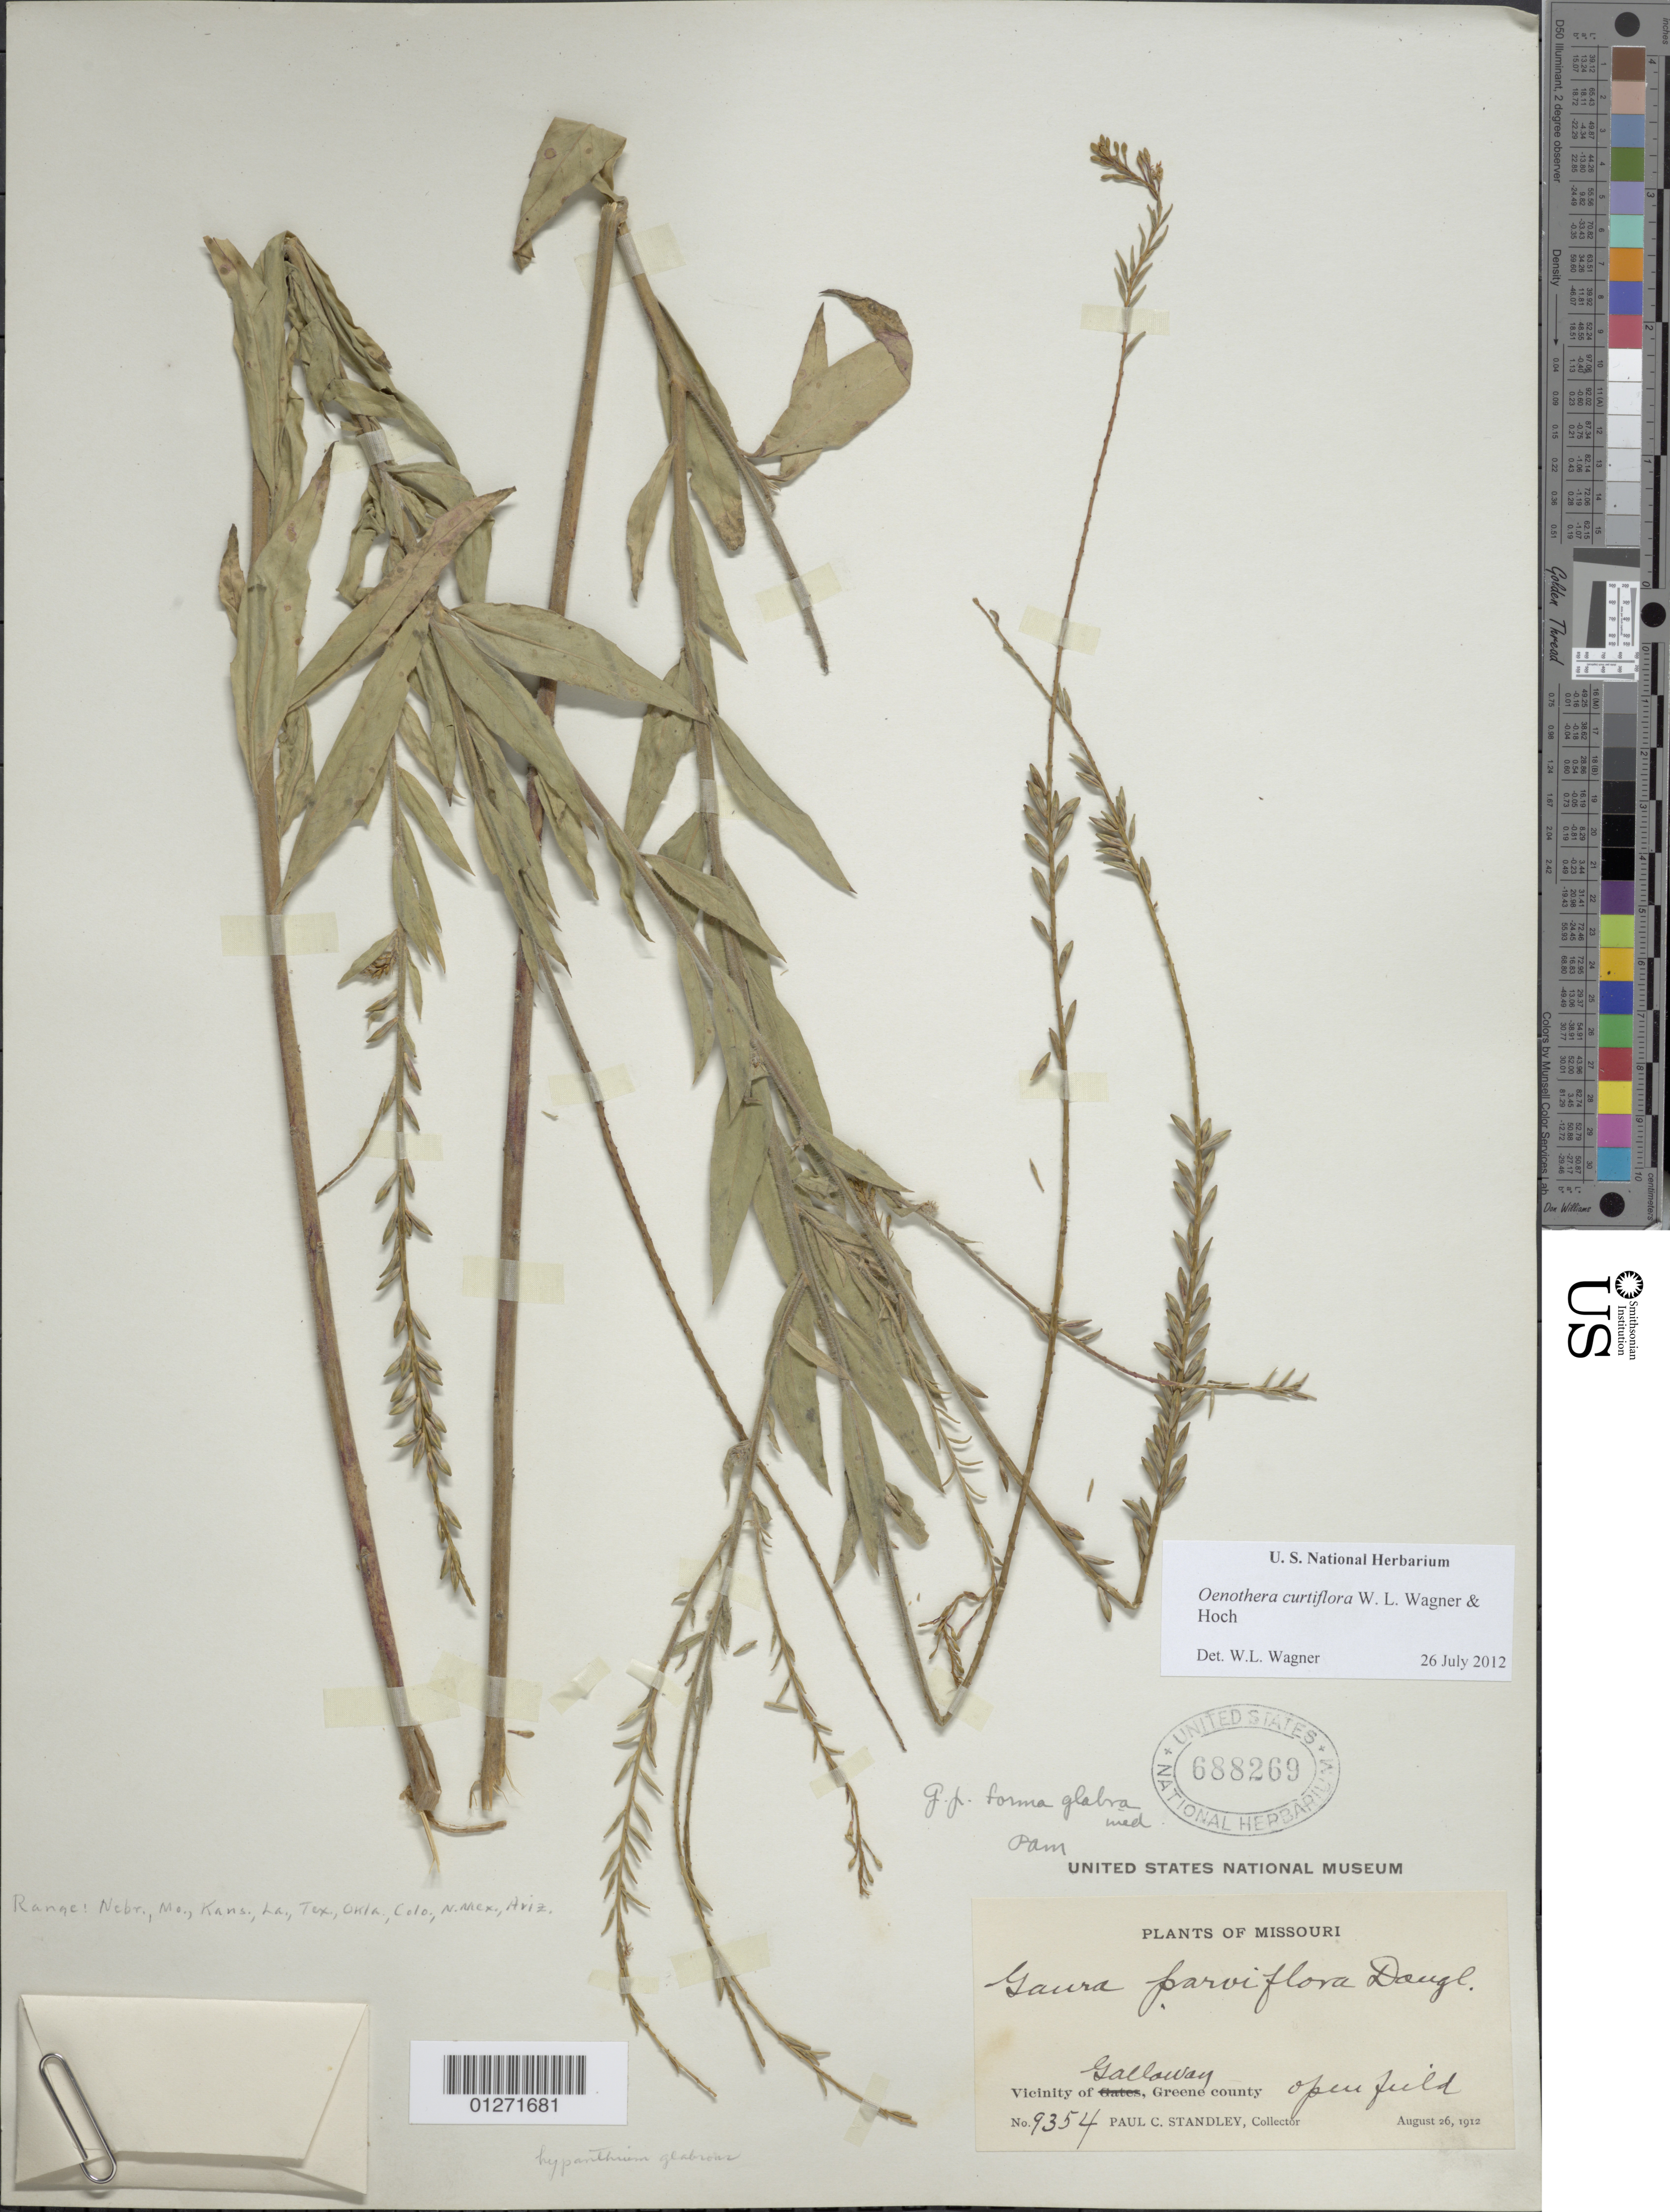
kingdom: Plantae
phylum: Tracheophyta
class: Magnoliopsida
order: Myrtales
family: Onagraceae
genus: Oenothera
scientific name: Oenothera curtiflora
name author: W.L. Wagner & Hoch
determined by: Wagner, W. L., (BOT), Smithsonian Institution - National Museum of Natural History (UNITED STATES)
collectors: P. C. Standley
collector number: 9354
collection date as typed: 26 Aug 1912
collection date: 1912-08-26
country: United States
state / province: Missouri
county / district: Greene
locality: Vicinity of Galloway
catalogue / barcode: US 688269